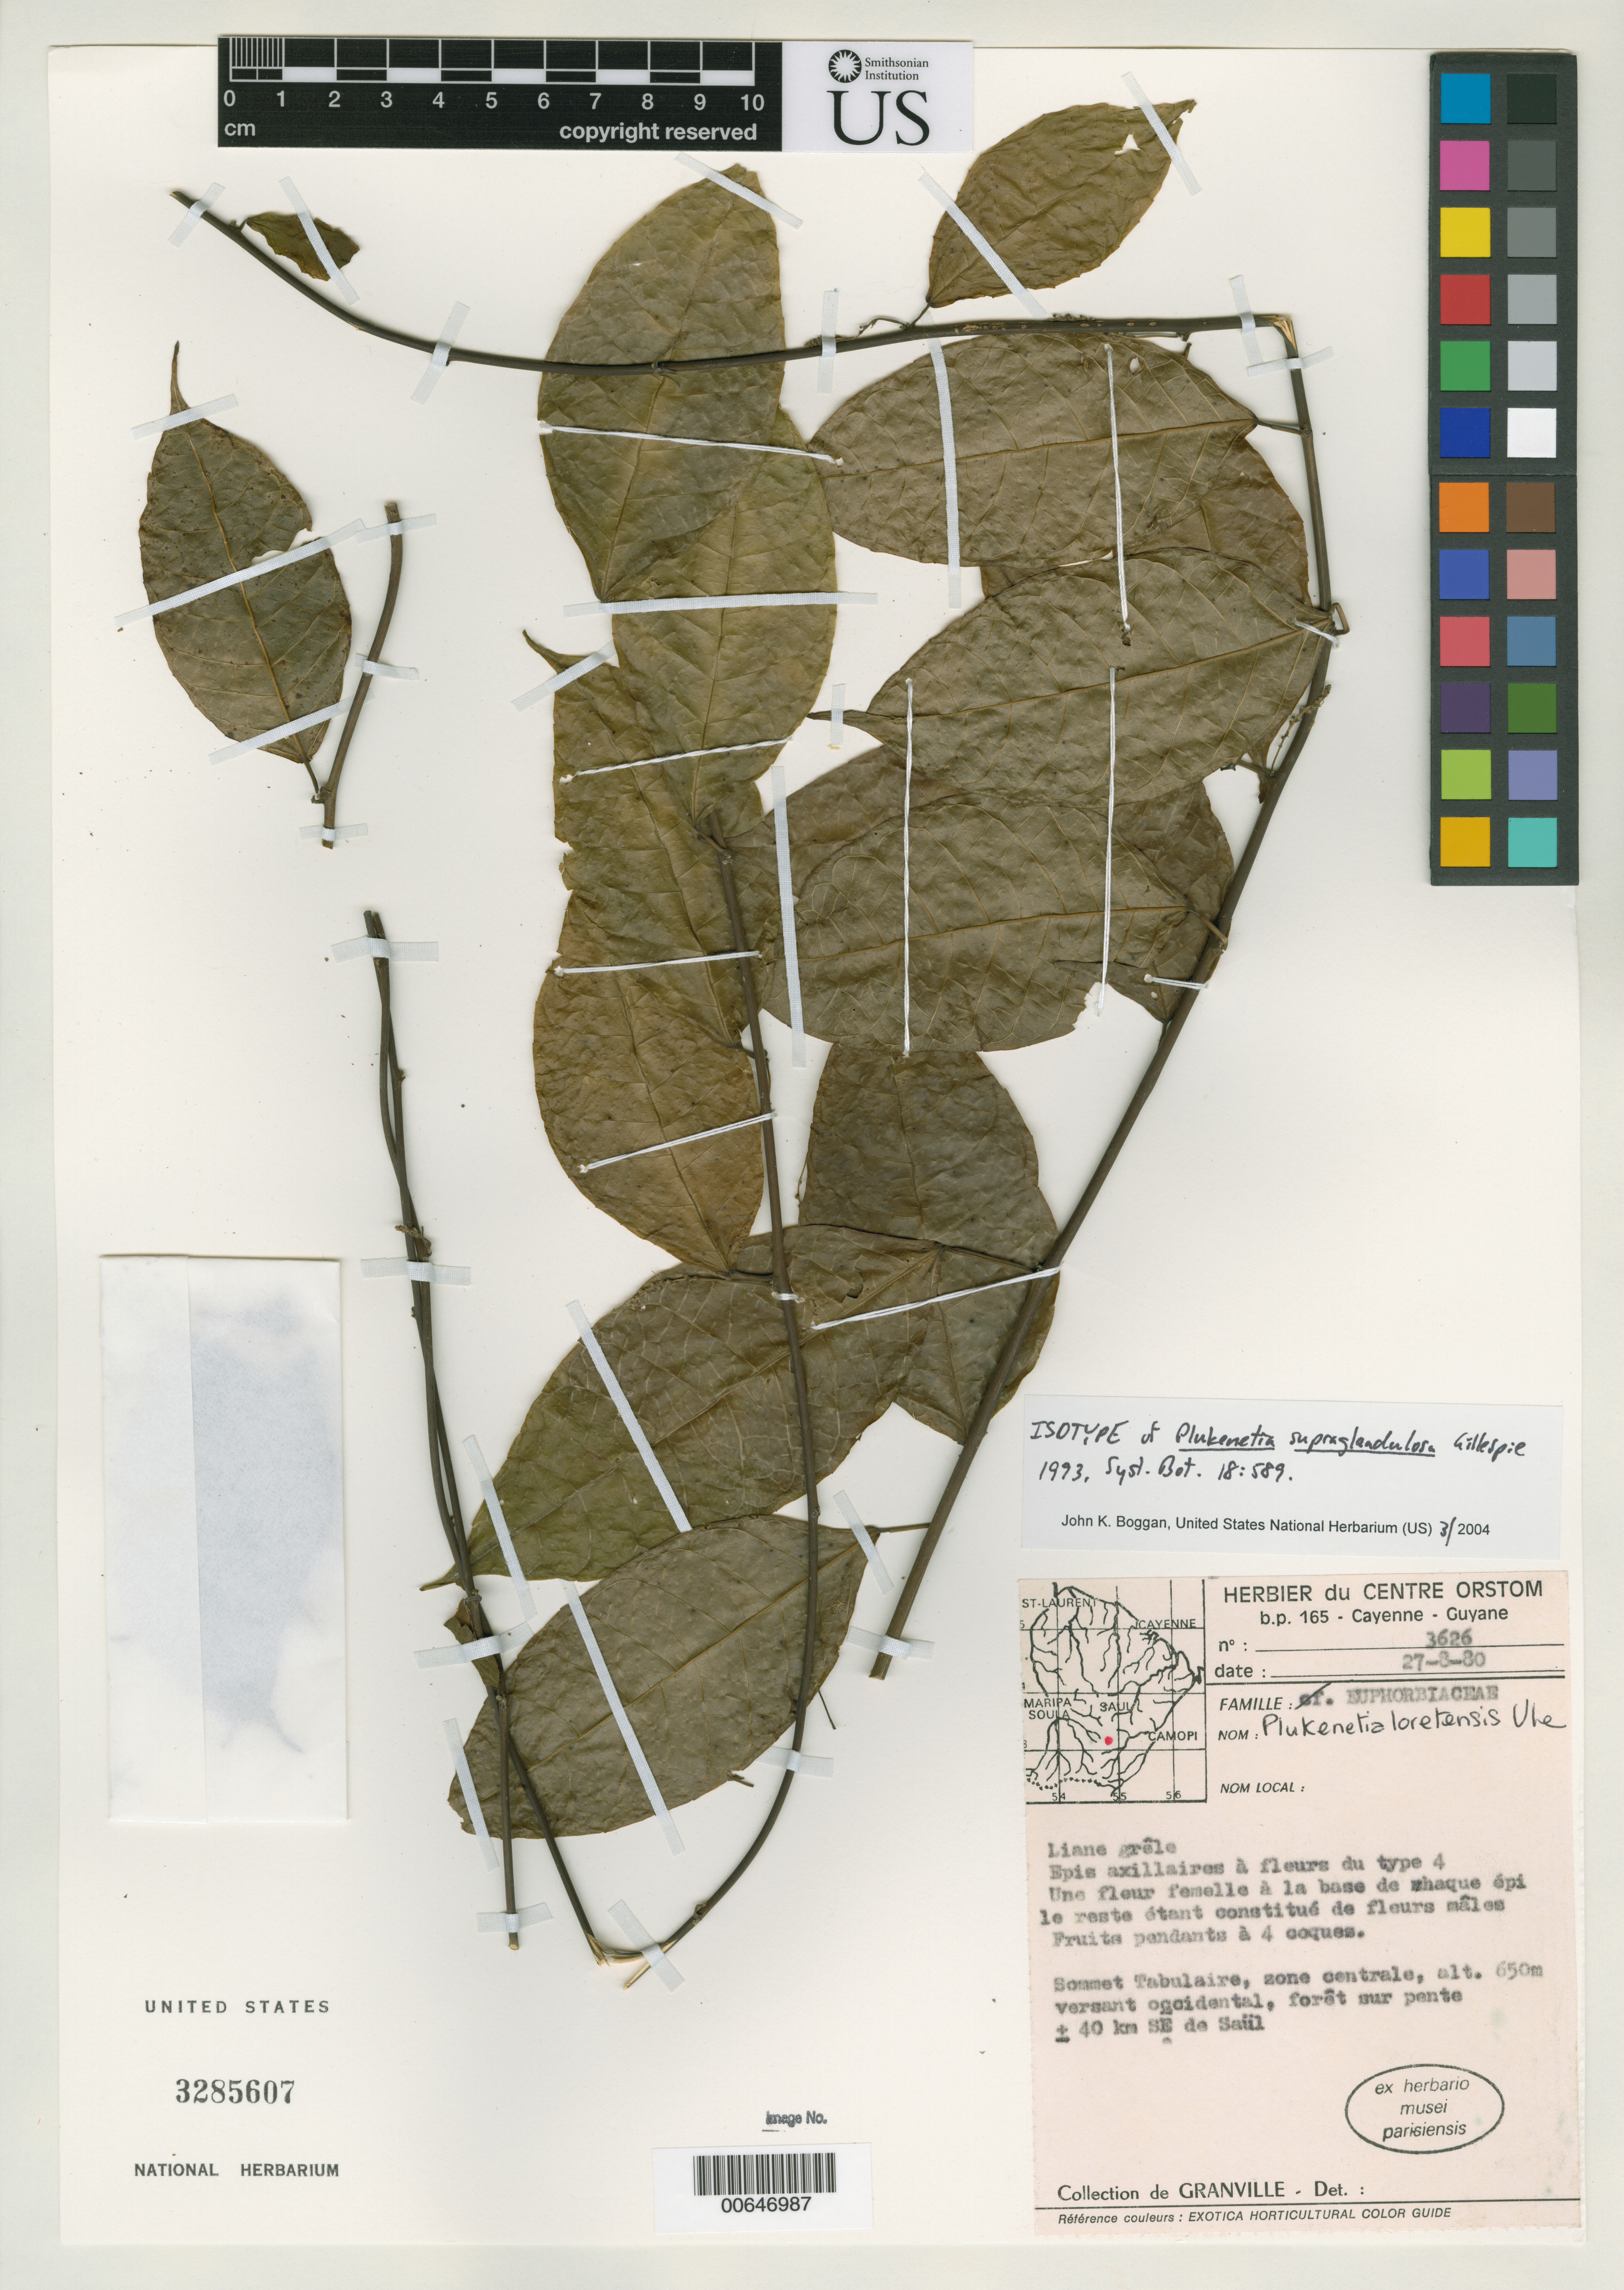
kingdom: Plantae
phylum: Tracheophyta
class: Magnoliopsida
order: Malpighiales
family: Euphorbiaceae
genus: Plukenetia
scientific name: Plukenetia supraglandulosa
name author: L.J. Gillespie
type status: Isotype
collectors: J.-J. de Granville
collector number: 3626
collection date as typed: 27 Aug 1980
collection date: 1980-08-27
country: French Guiana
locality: Sommet Tabulaire, zone centrale, versant occidental, forêt sur pente, ca. 40 km SE de Saül.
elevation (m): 650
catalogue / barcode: US 3285607